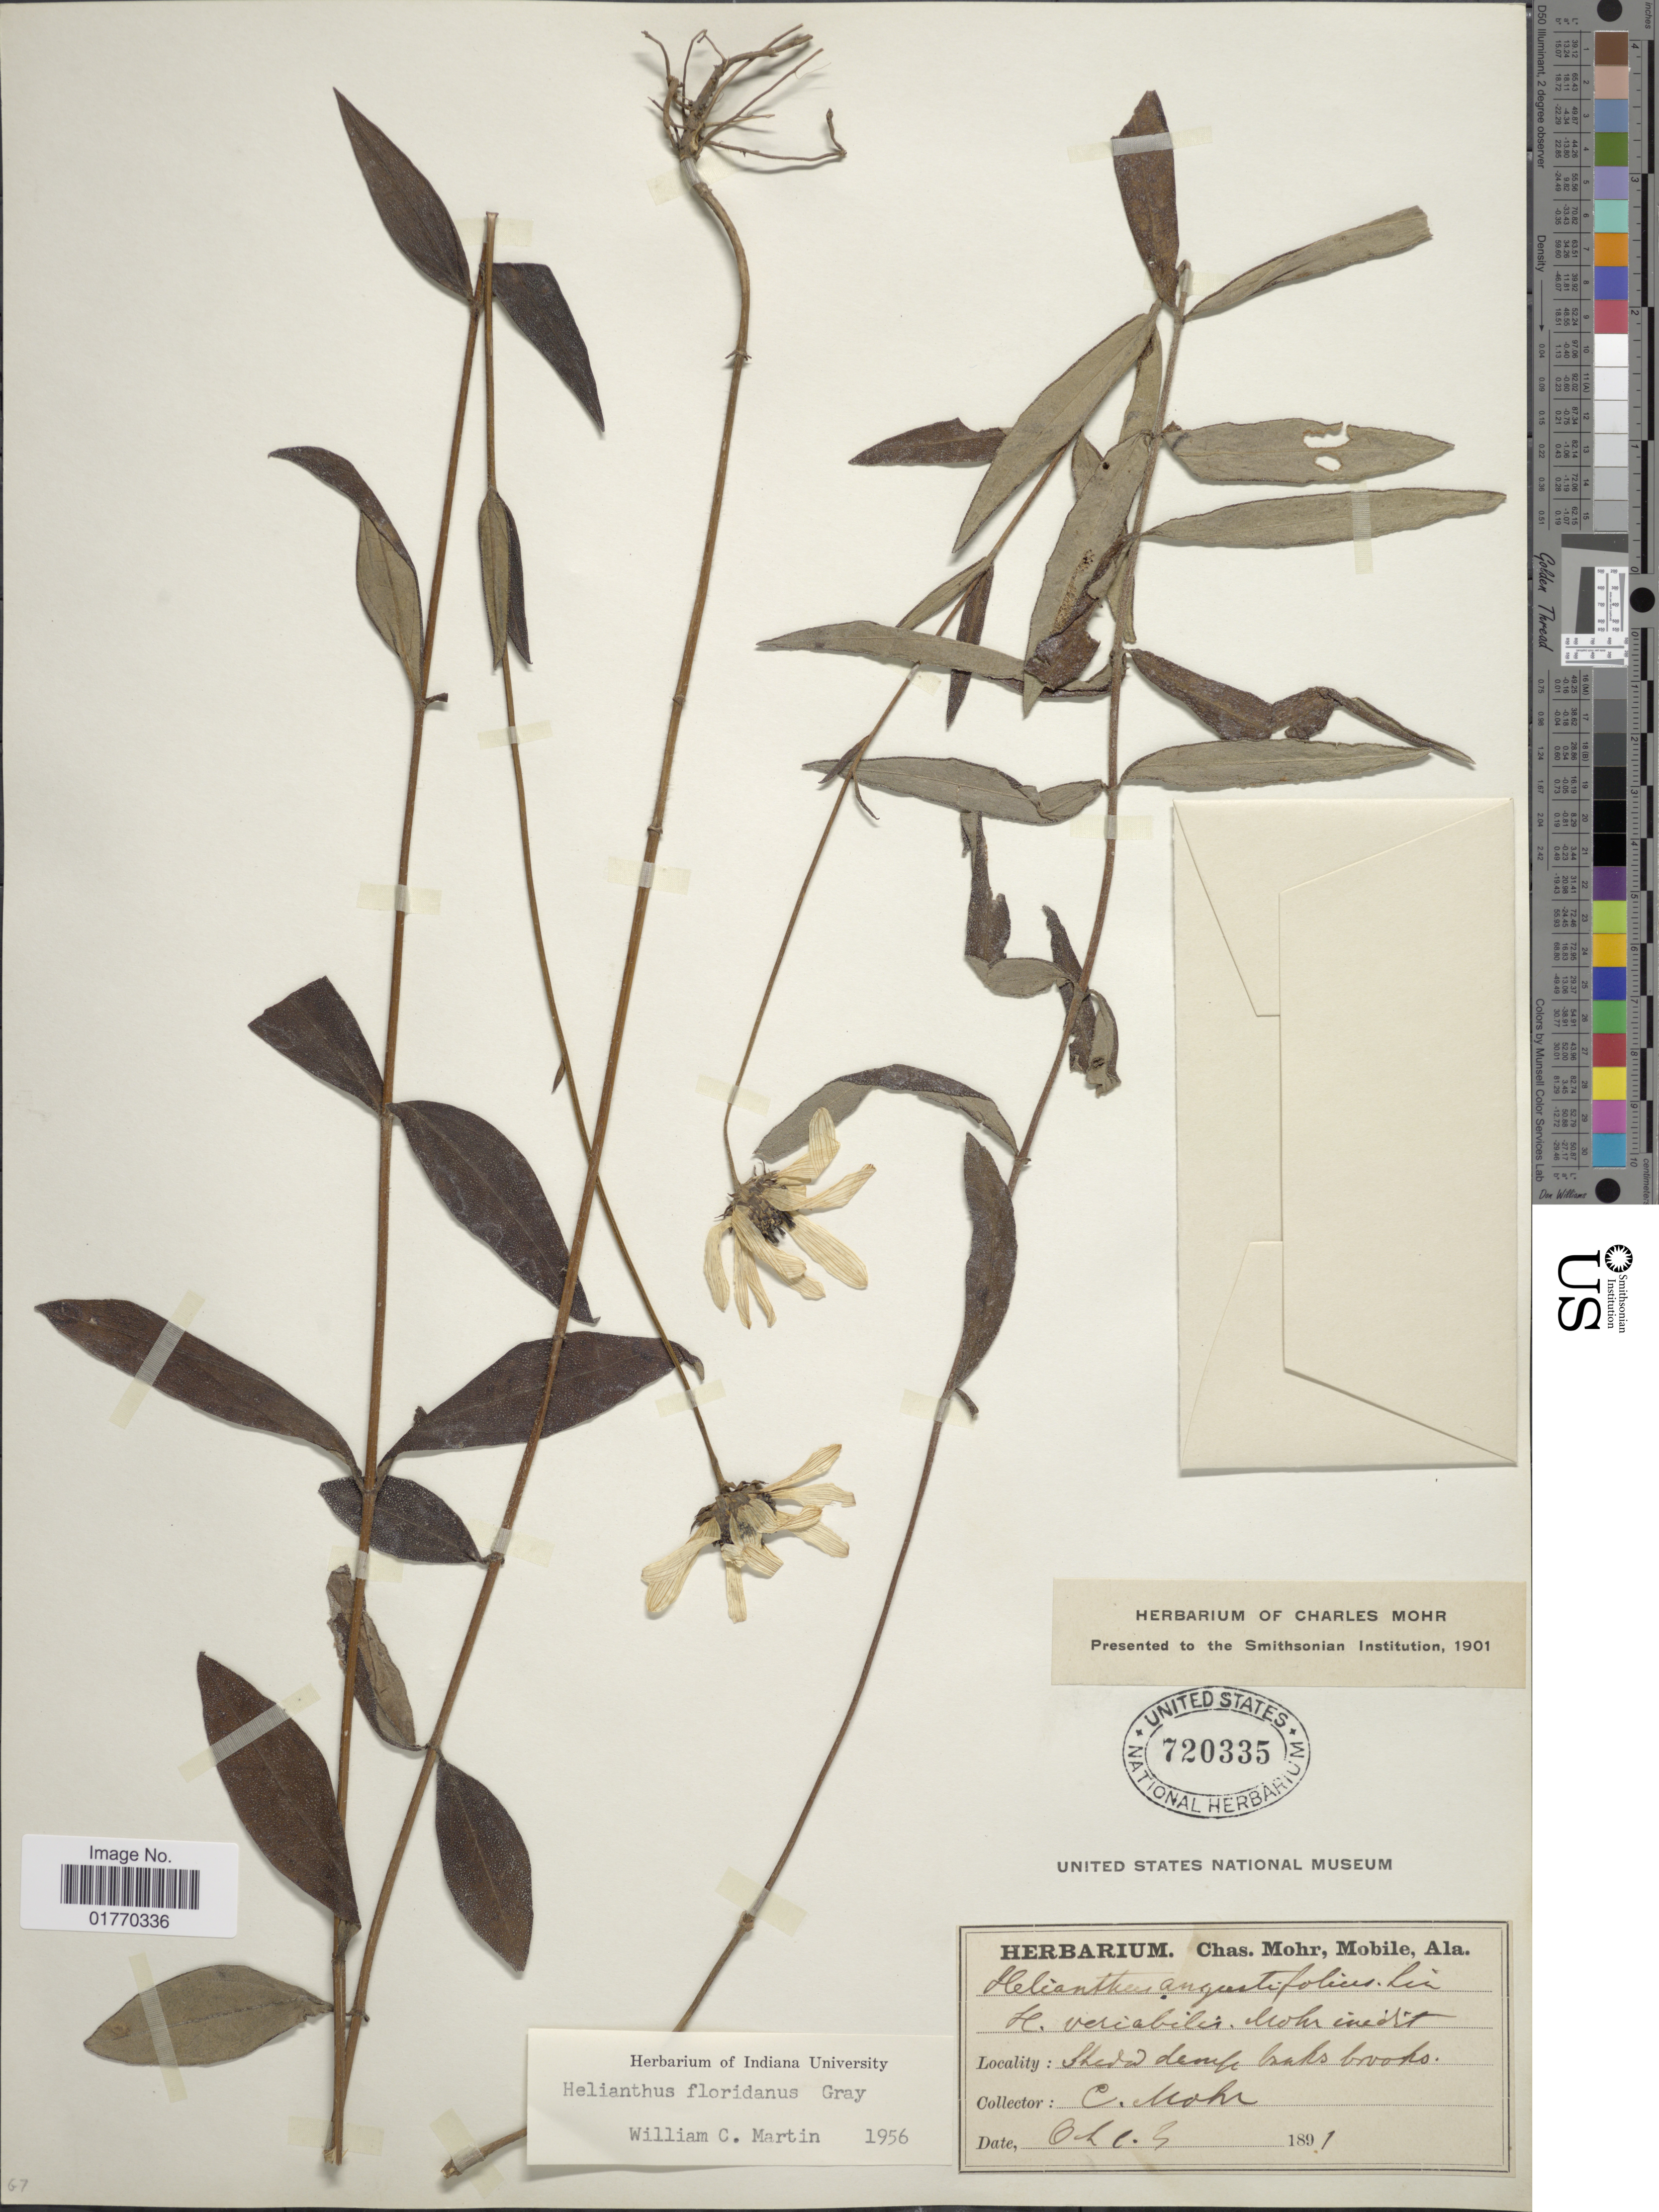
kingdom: Plantae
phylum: Tracheophyta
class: Magnoliopsida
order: Asterales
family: Asteraceae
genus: Helianthus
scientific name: Helianthus floridanus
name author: A. Gray ex Chapm.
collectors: Mohr, C. T. (herbarium)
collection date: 1891-10-03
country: United States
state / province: Alabama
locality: Shade damp banks brooks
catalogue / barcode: US 720335